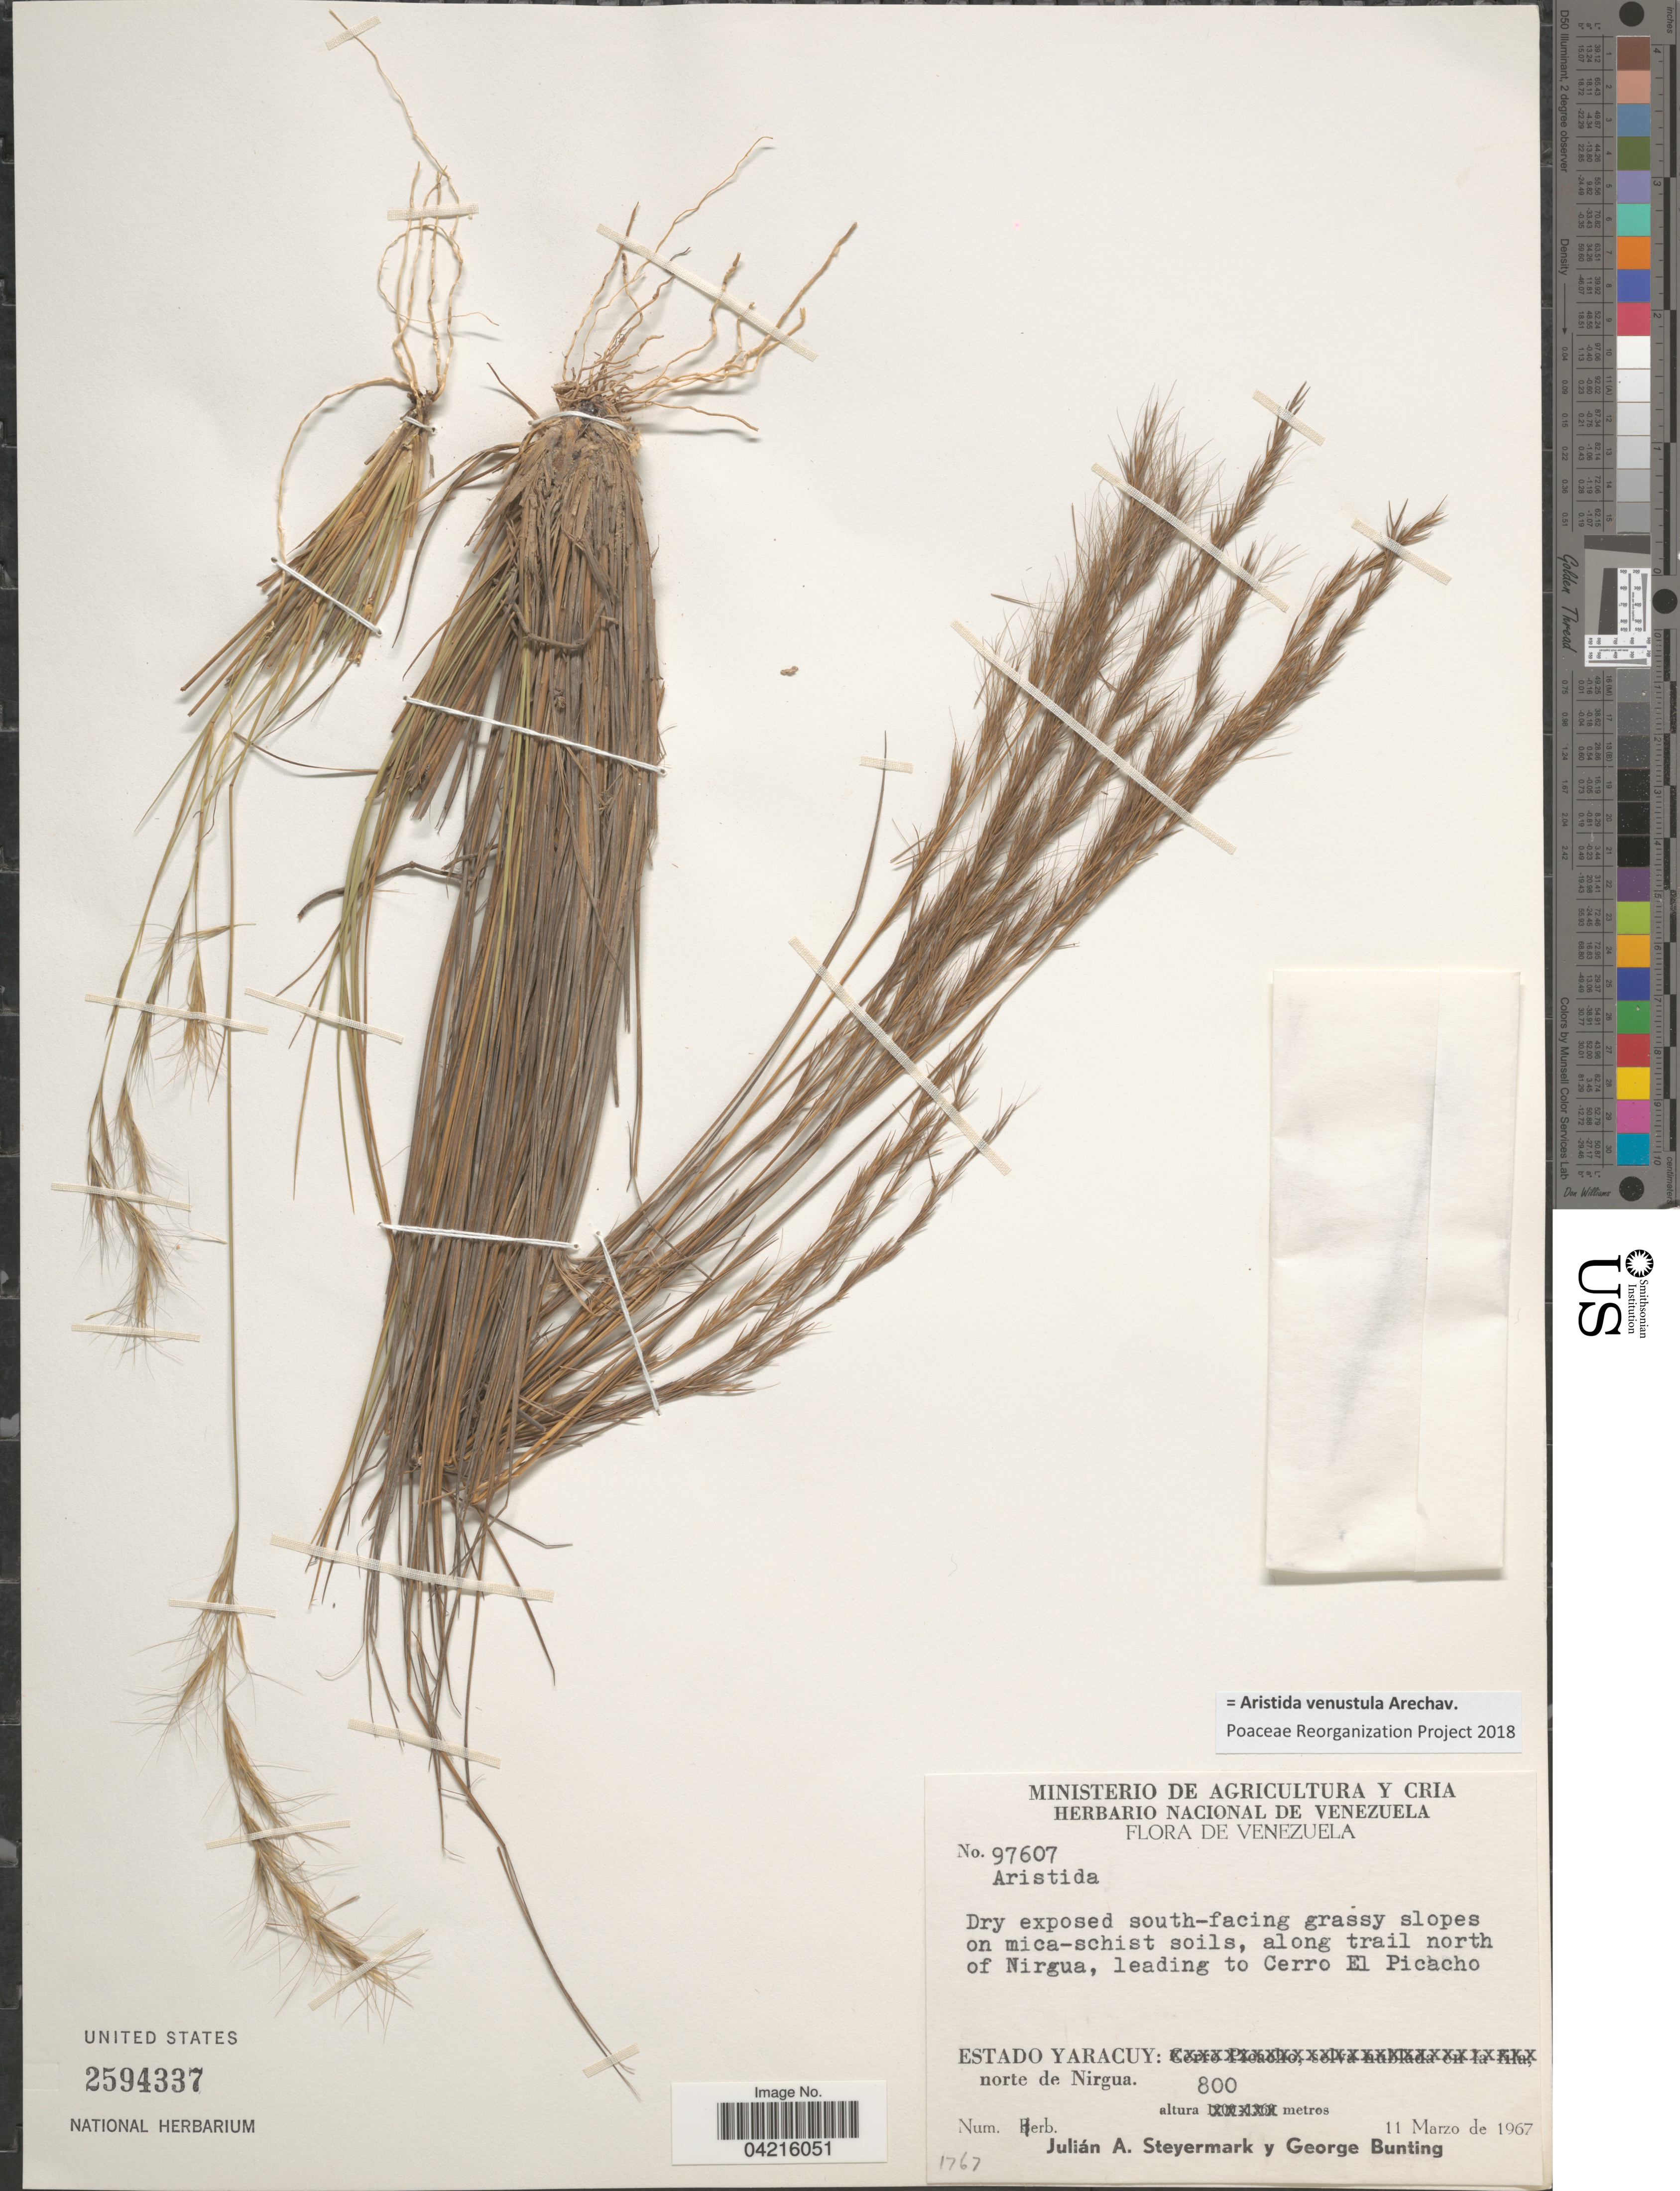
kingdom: Plantae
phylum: Tracheophyta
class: Liliopsida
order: Poales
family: Poaceae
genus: Aristida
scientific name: Aristida venustula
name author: Arechav.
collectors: J. Steyermark & G. S. Bunting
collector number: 97607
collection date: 1967-03-11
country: Venezuela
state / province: Yaracuy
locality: Dry exposed south-facing grassy slopes on mica-schist soils, along trail north of Nirgua, leading to Cerro El Picacho. Norte de Nirgua.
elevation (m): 800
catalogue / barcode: US 2594337